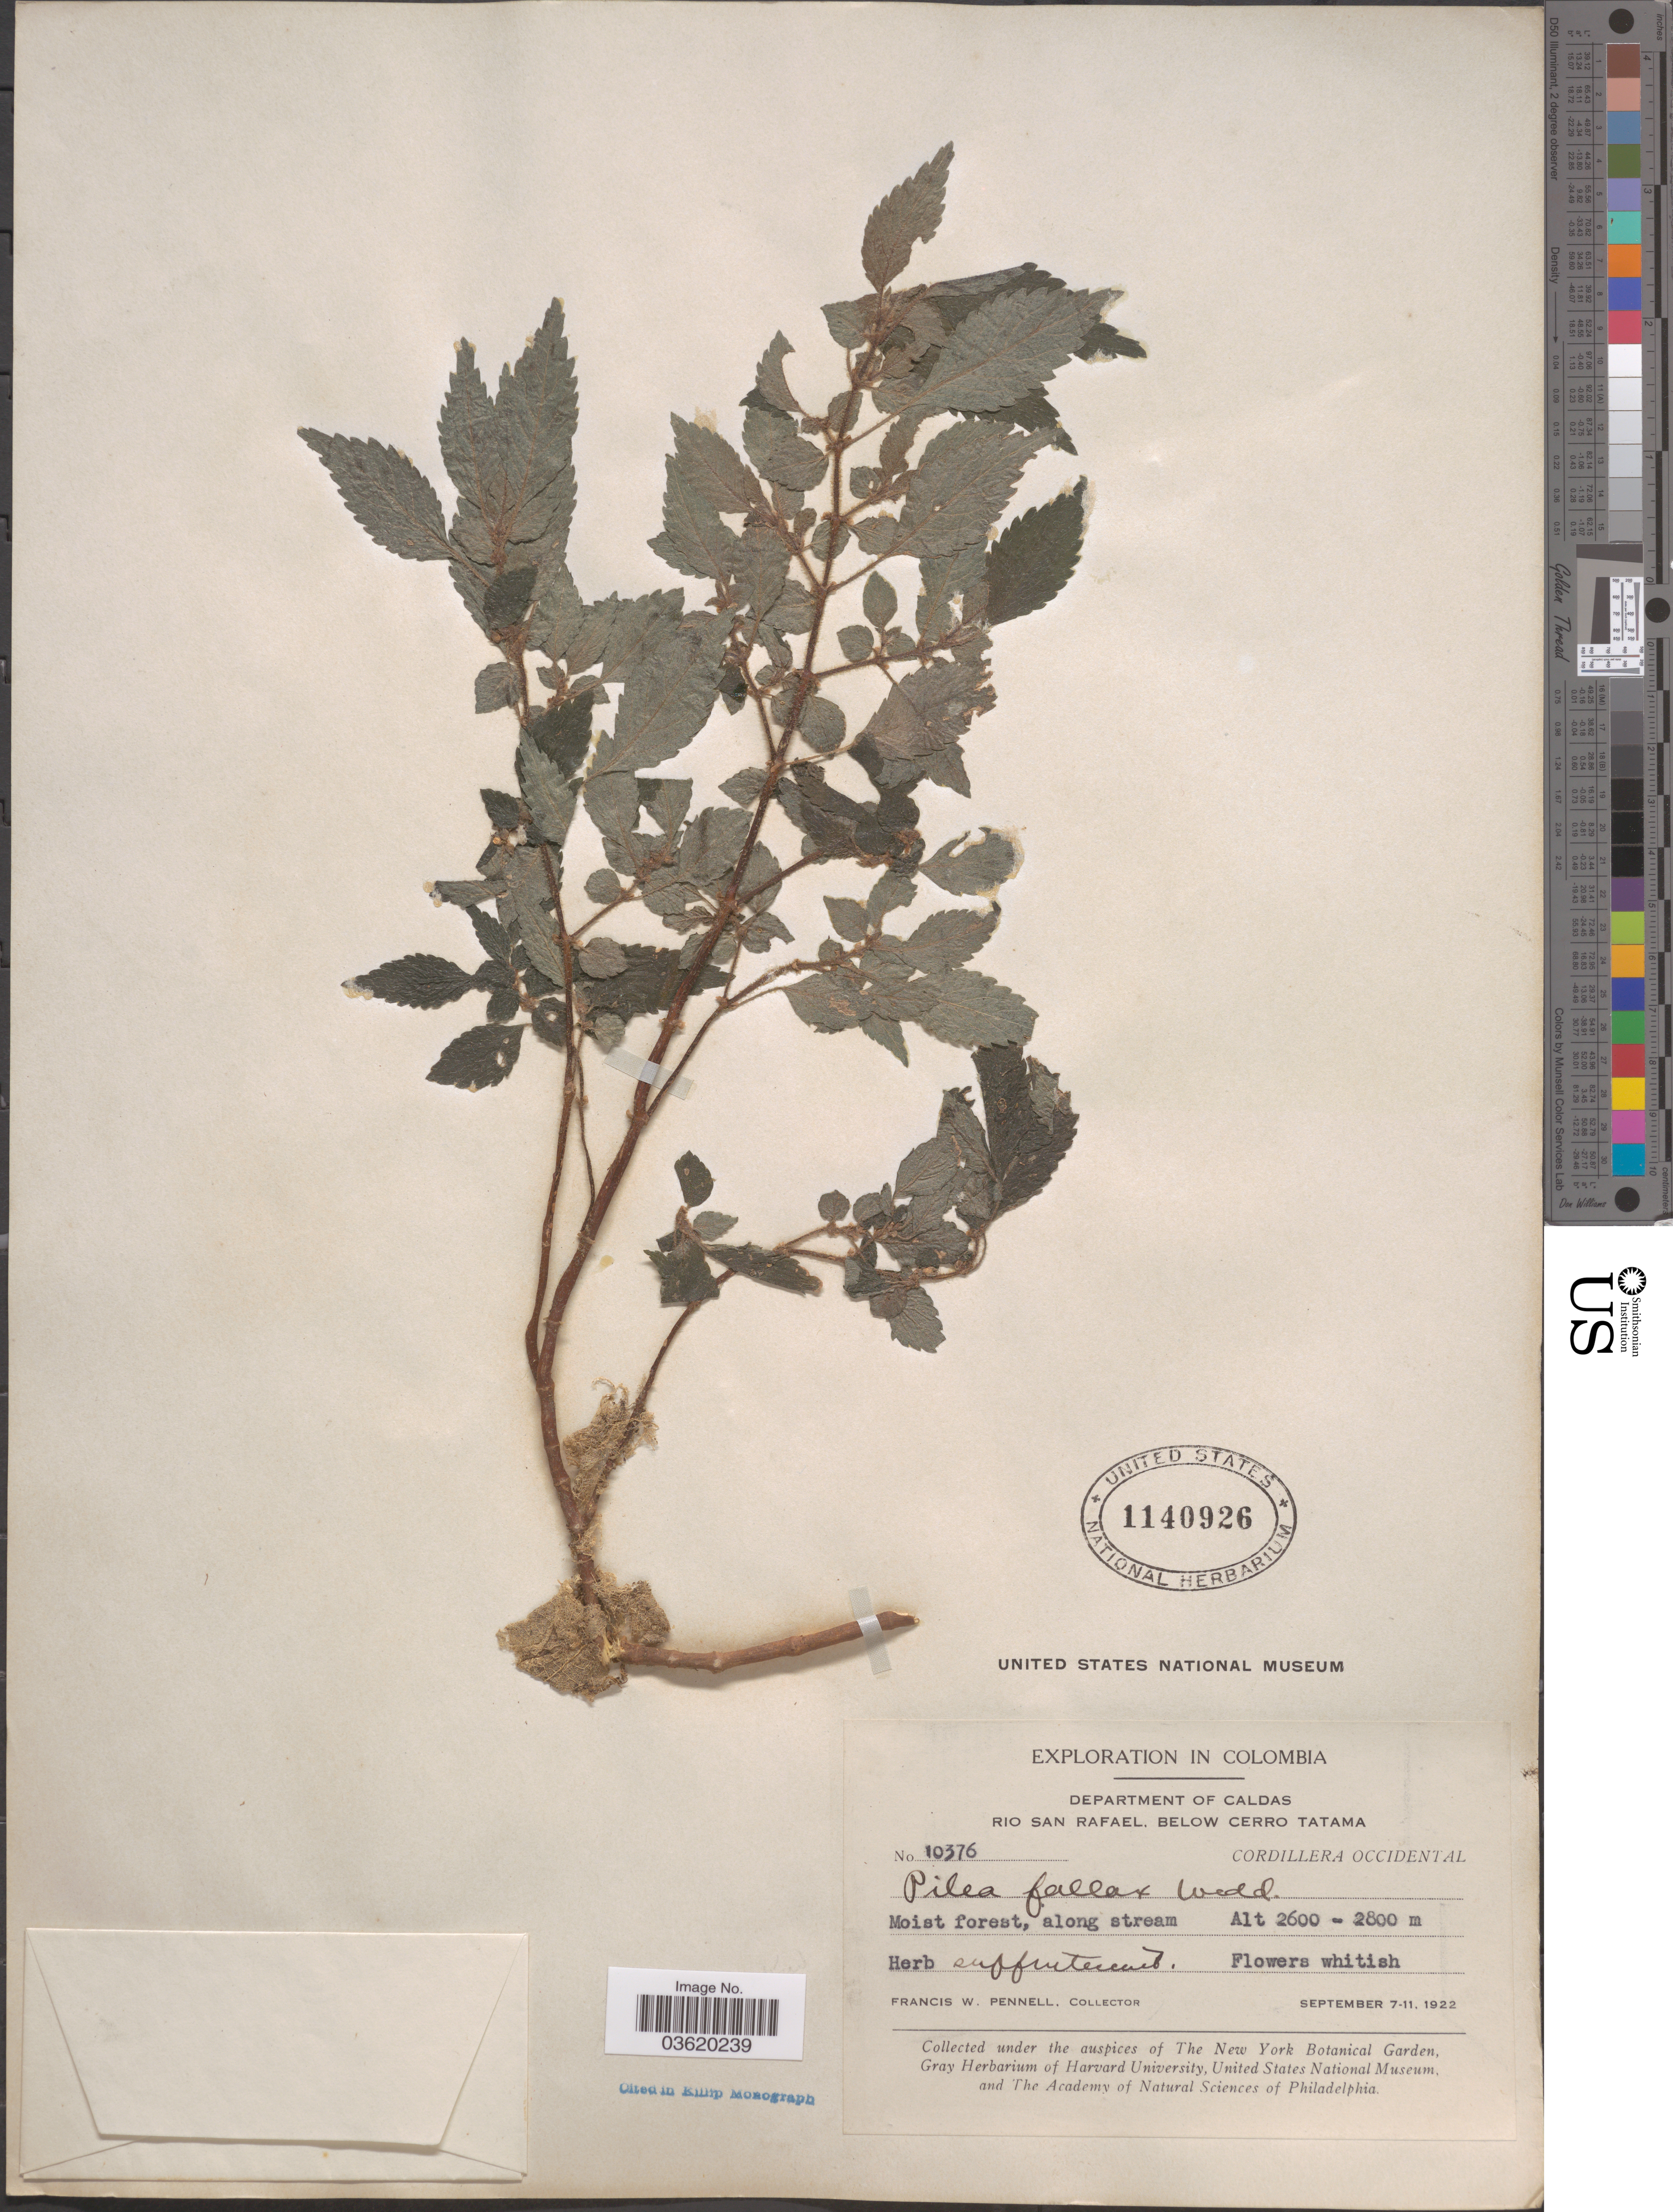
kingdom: Plantae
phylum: Tracheophyta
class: Magnoliopsida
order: Rosales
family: Urticaceae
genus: Pilea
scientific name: Pilea fallax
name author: Wedd.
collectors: F. W. Pennell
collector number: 10376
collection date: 1922-09-07/1922-09-11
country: Colombia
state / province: Caldas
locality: Department of Caldas. Rio San Rafael, below Cerro Tatama. Cordillera Occidental.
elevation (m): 2600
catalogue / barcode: US 1140926